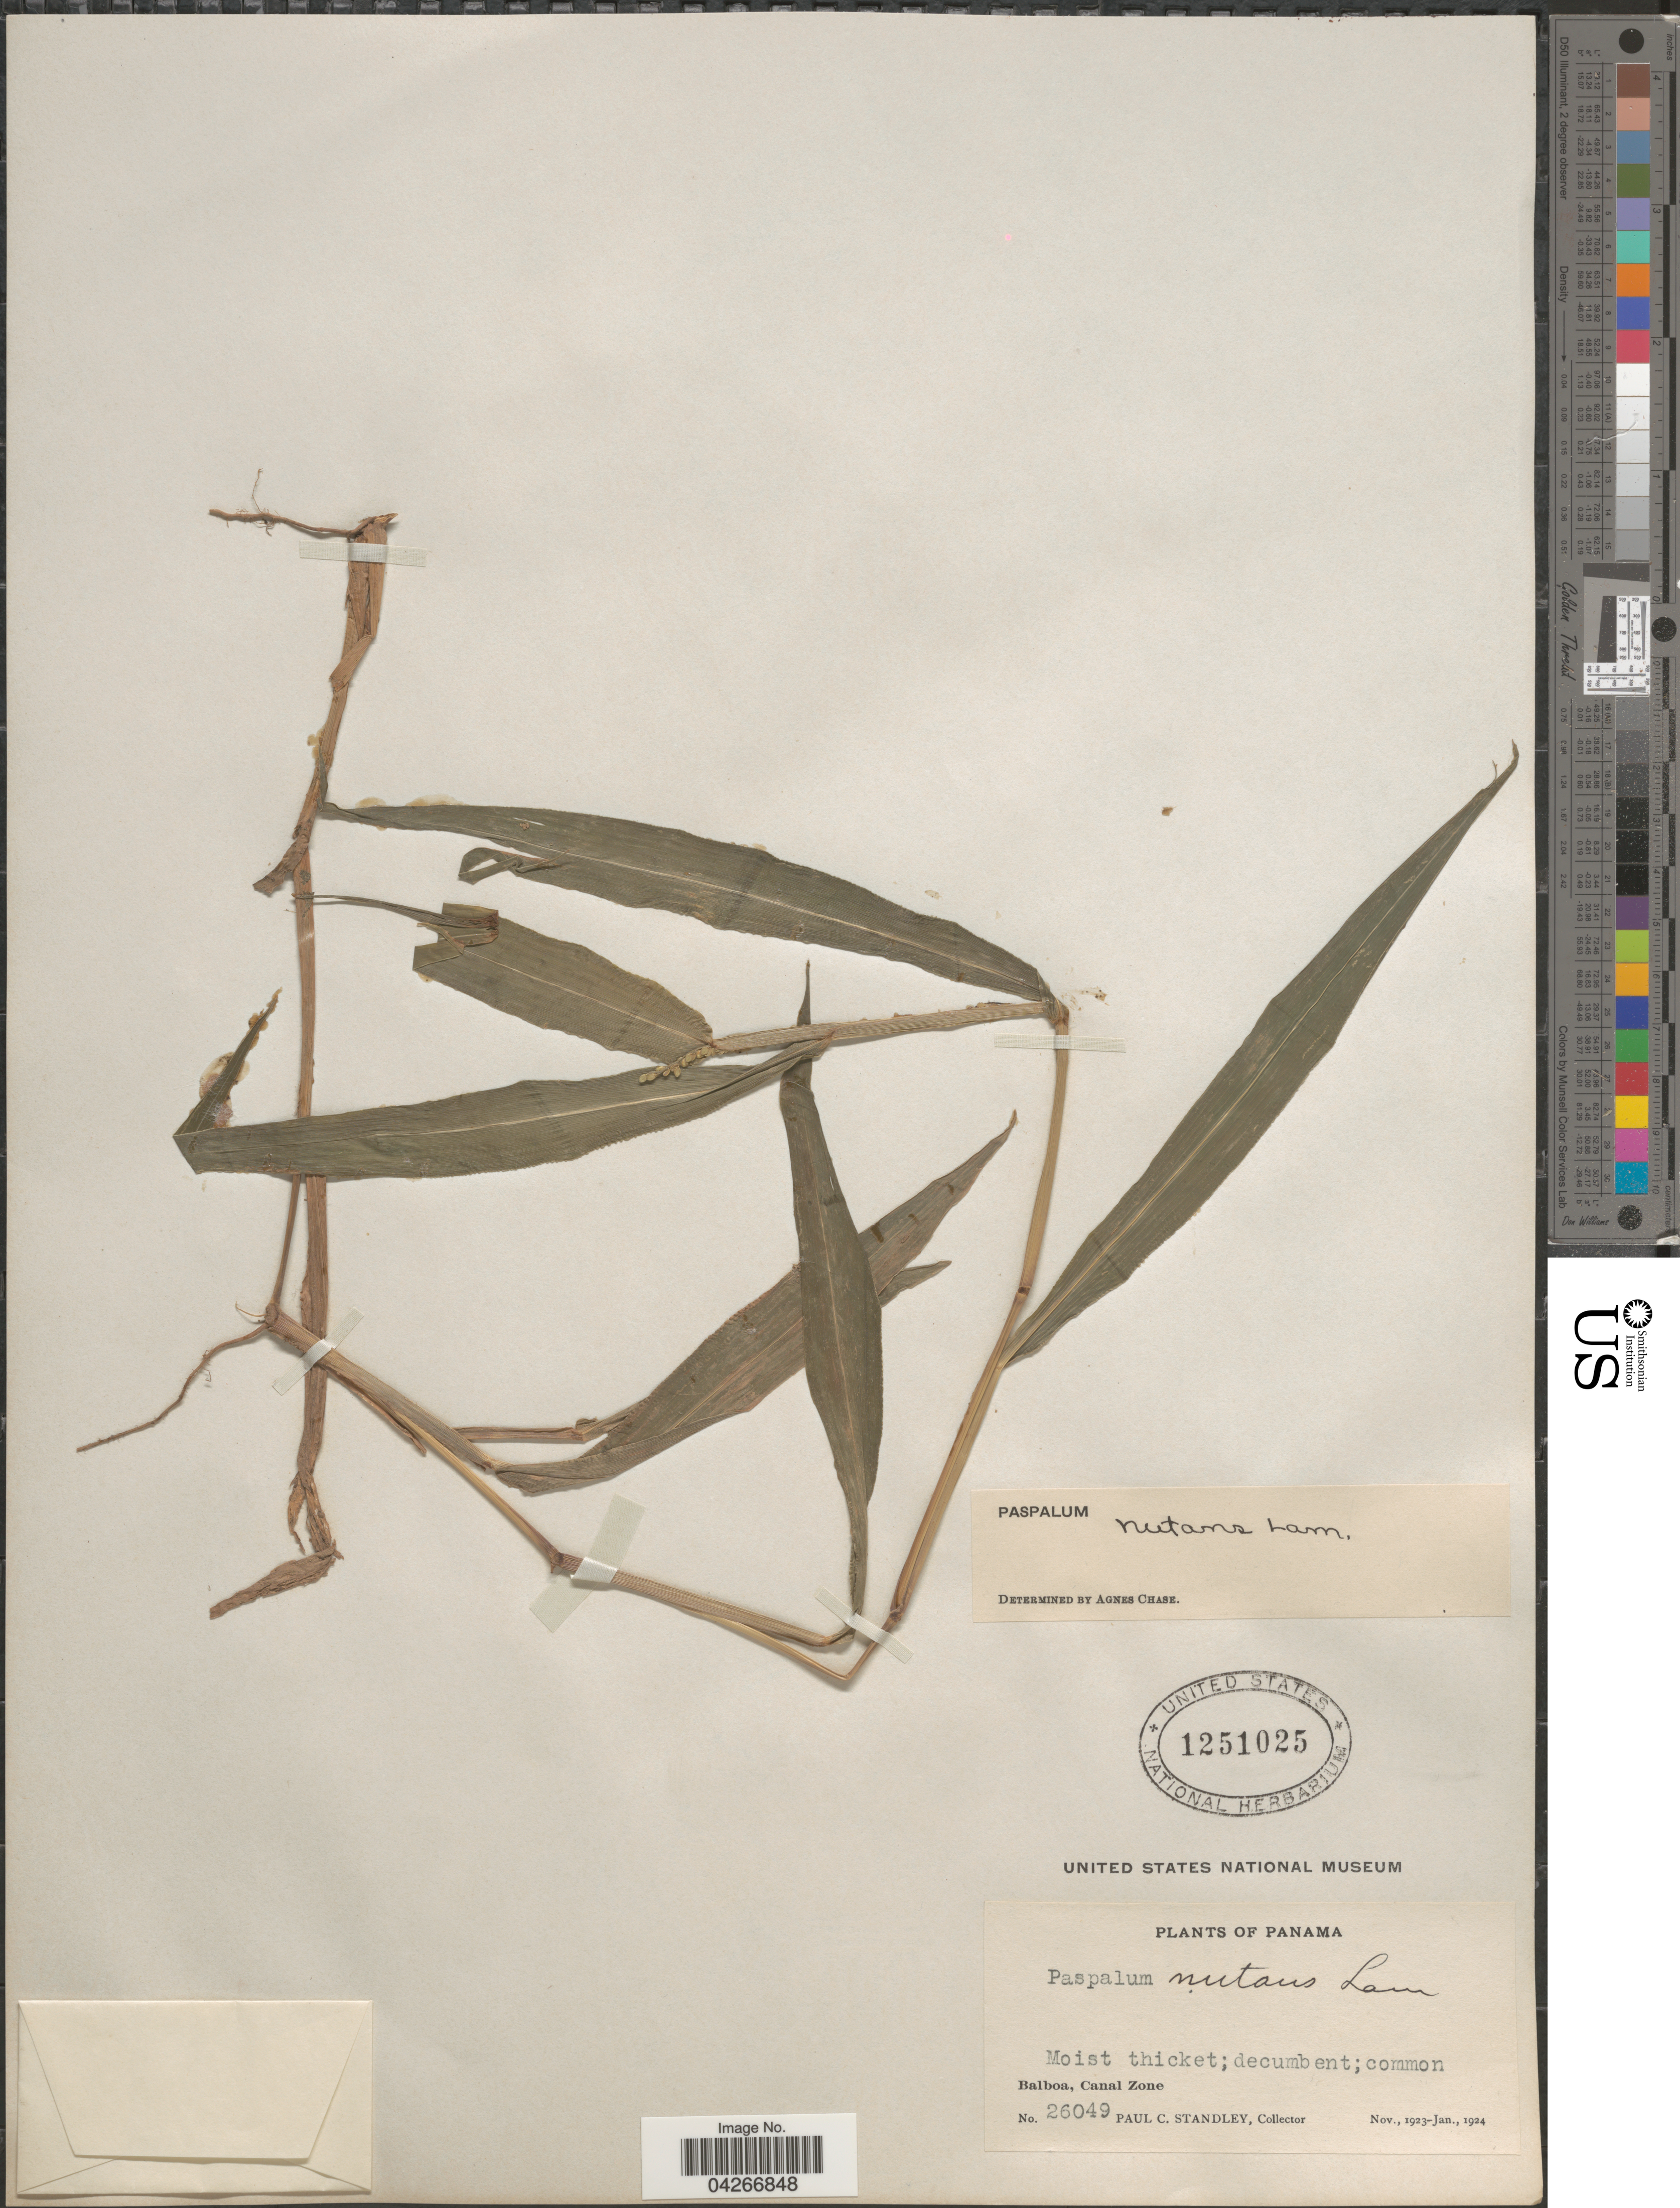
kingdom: Plantae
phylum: Tracheophyta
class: Liliopsida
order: Poales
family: Poaceae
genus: Paspalum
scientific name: Paspalum nutans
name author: Lam.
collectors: P. C. Standley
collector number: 26049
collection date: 1923-11/1924-01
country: Panama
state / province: Colón / Panamá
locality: Moist thicket. Balboa, Canal Zone.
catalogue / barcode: US 1251025